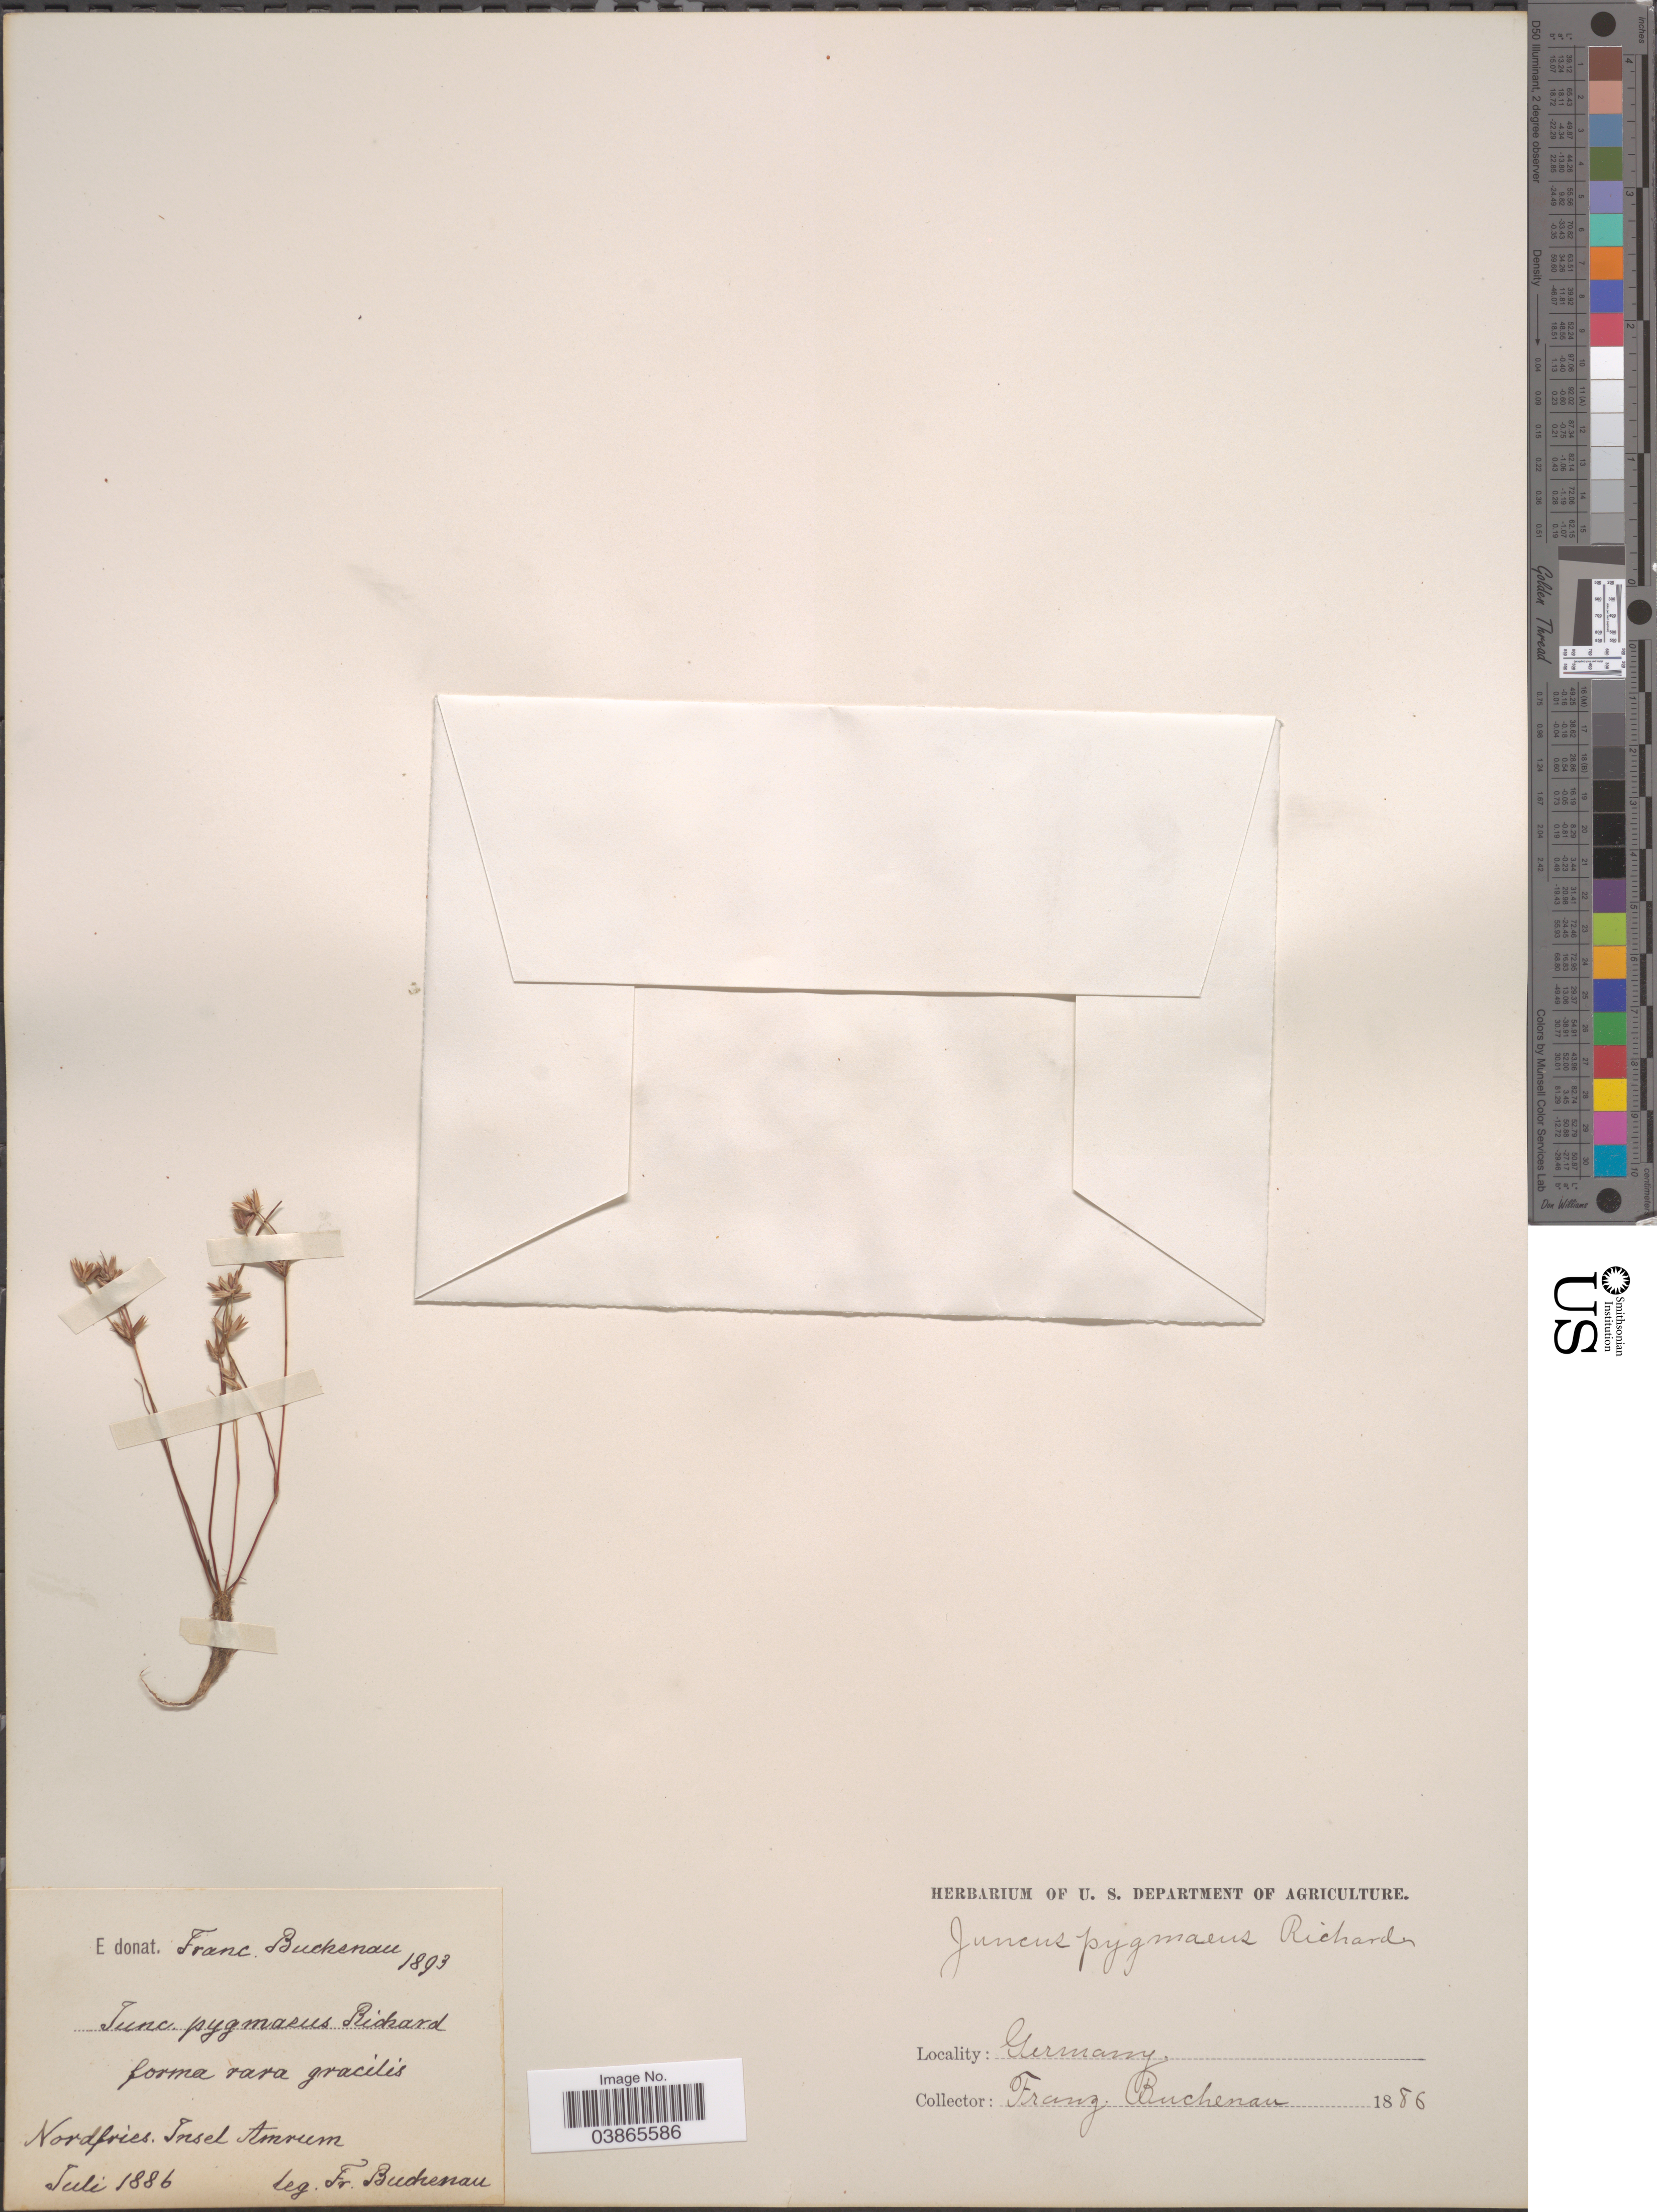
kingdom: Plantae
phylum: Tracheophyta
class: Liliopsida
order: Poales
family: Juncaceae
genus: Juncus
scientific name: Juncus pygmaeus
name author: Rich. ex Thuill.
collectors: F. Buchenau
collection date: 1886-07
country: Germany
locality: Nordfries. Insel Amrum.